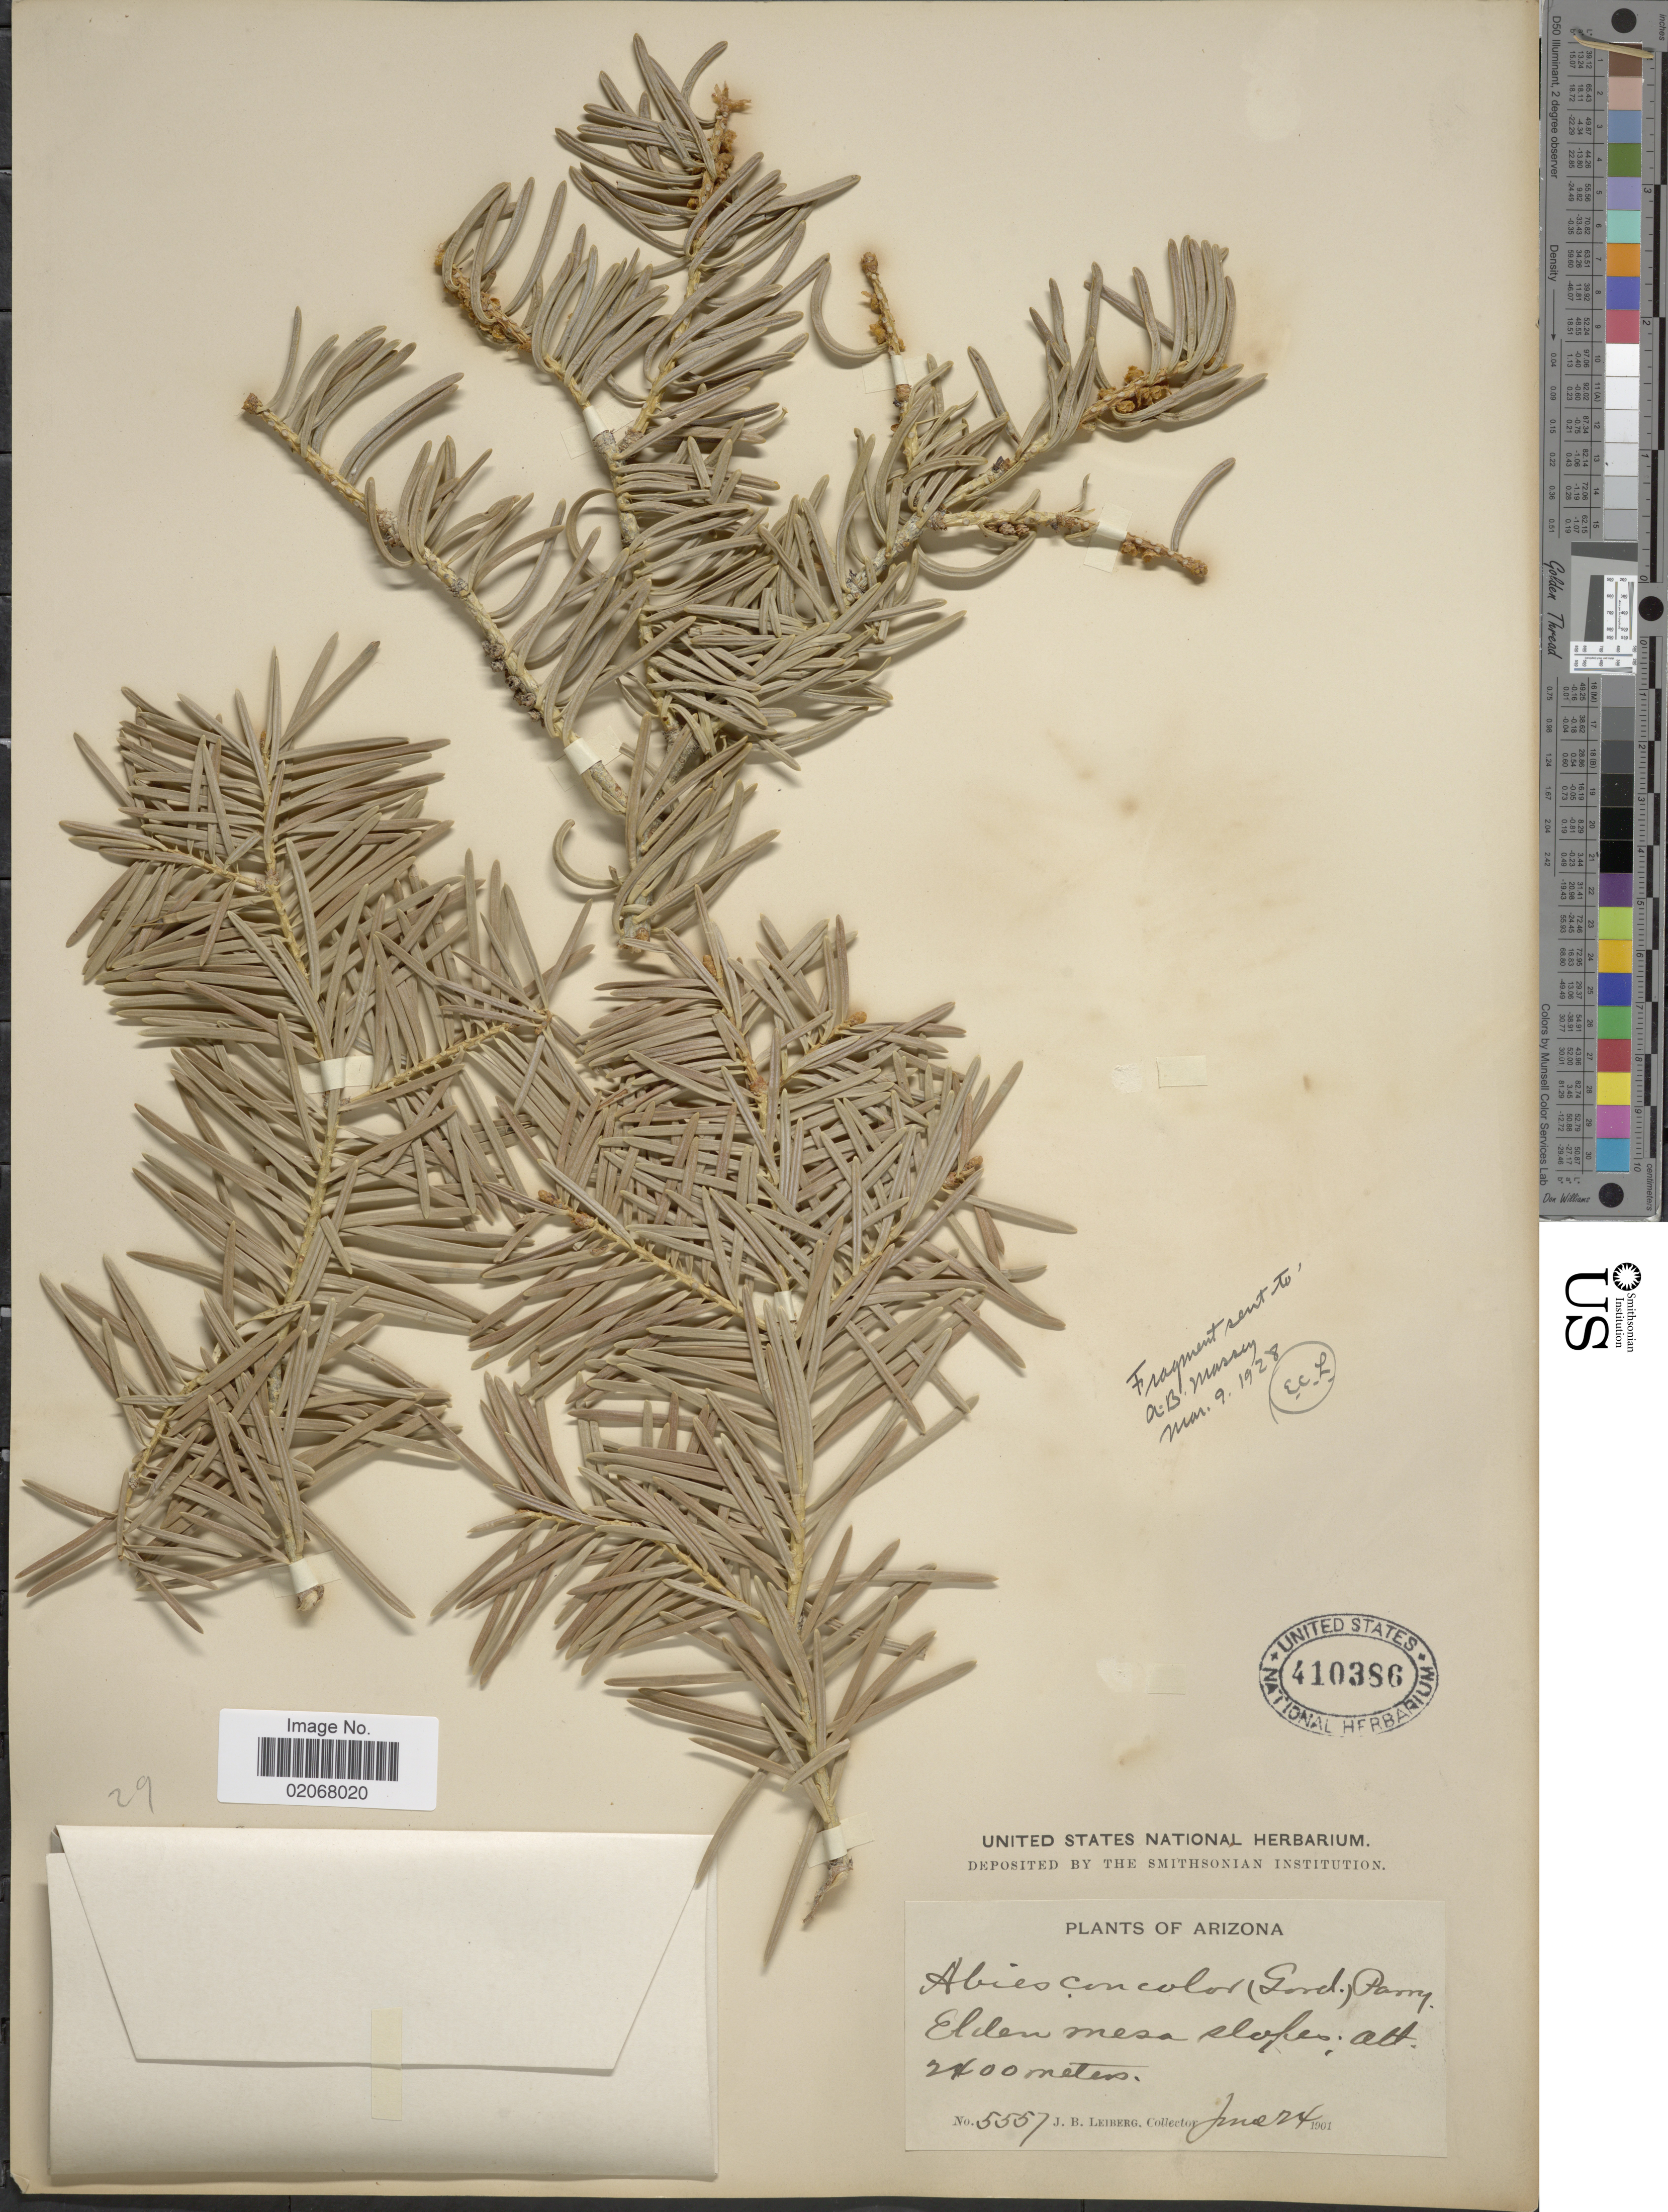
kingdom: Plantae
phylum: Tracheophyta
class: Pinopsida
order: Pinales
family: Pinaceae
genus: Abies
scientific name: Abies concolor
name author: (Gordon & Glend.) Lindl. ex Hildebr.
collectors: J. B. Leiberg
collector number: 5557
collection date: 1901-06-24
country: United States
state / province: Arizona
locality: Ellen mesa slopes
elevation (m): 2400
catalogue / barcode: US 410386